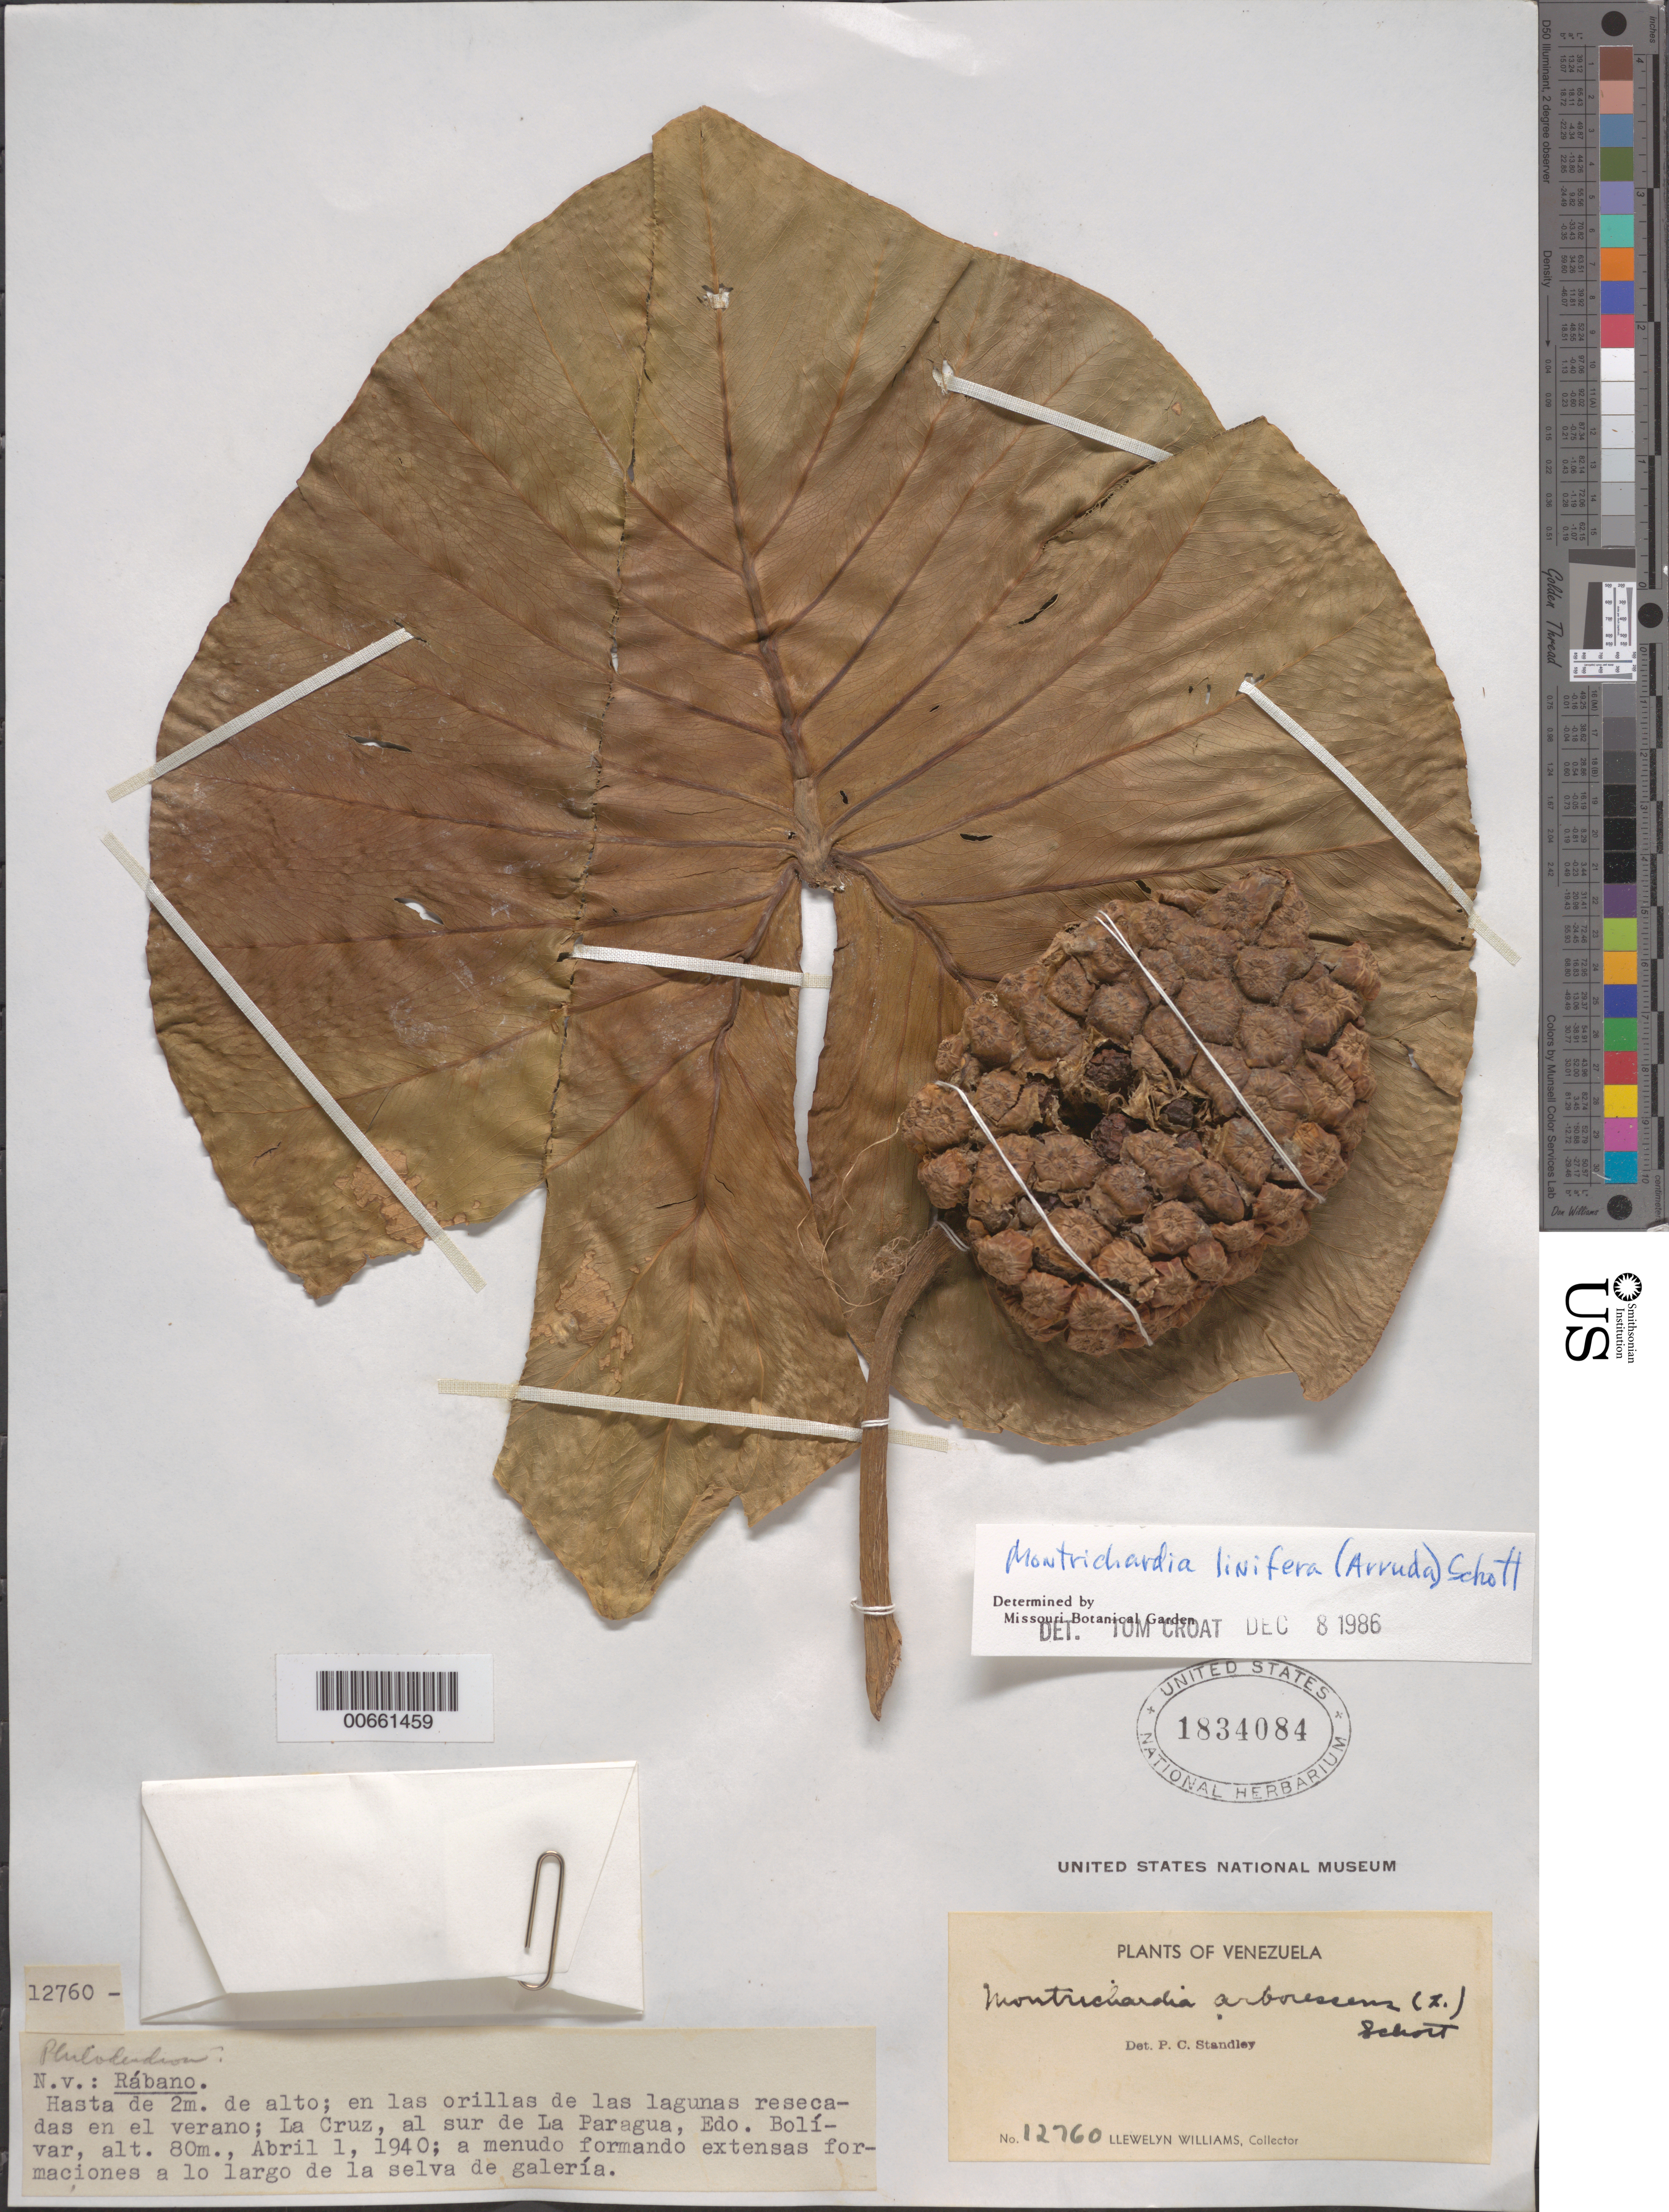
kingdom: Plantae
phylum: Tracheophyta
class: Liliopsida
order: Alismatales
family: Araceae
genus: Montrichardia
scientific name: Montrichardia linifera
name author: (Arruda) Schott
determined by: Croat, Thomas B., Missouri Botanical Garden (MO)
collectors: Ll. Williams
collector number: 12760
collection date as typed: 1-Apr-40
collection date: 1940-04-01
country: Venezuela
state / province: Bolívar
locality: La Cruz, al sur de La Paragua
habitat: Banks of lagoon, which dries in the summer; plant colony along length of gallery forest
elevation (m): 80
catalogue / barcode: US 1834084